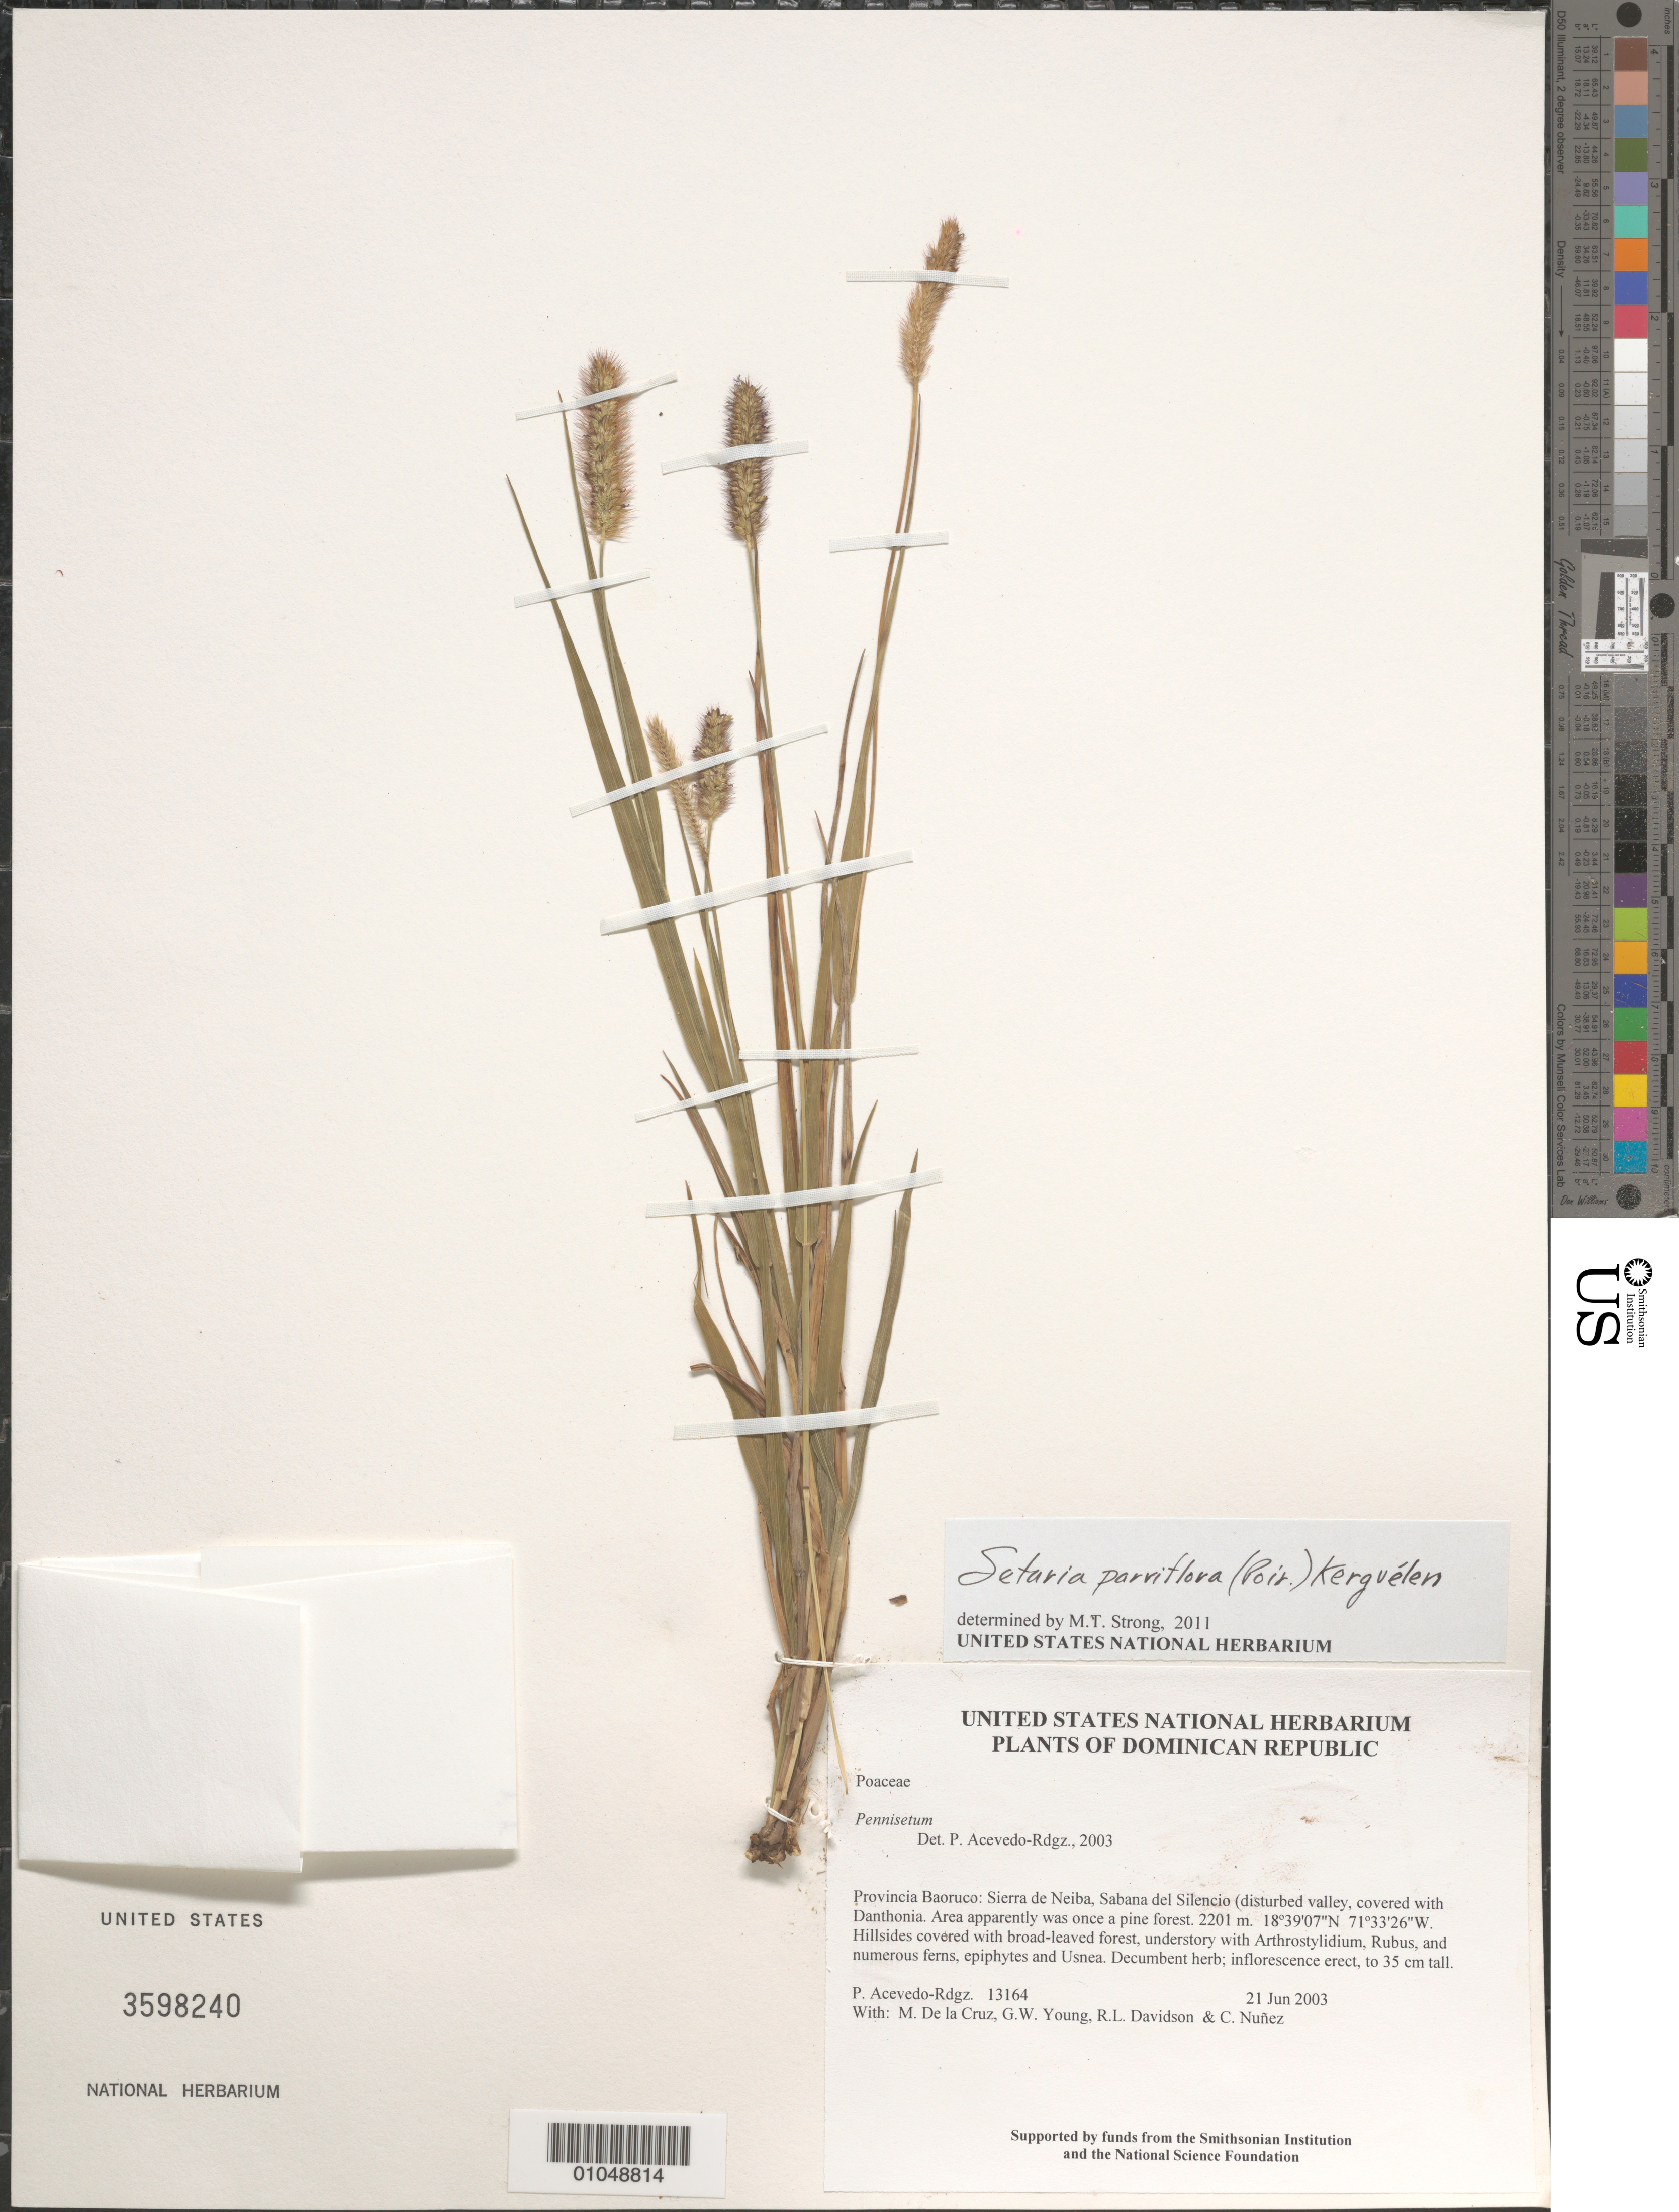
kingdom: Plantae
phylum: Tracheophyta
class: Liliopsida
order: Poales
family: Poaceae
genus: Setaria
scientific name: Setaria parviflora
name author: (Poir.) Kerguélen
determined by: Strong, M. T., (US), Smithsonian Institution - National Museum of Natural History (UNITED STATES)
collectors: P. Acevedo-Rodr., M. de la Cruz, J. Rawlins, G. Young, R. Davidson & C. Nunez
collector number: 13164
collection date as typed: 21 Jun 2003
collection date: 2003-06-21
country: Dominican Republic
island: Hispaniola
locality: Provincia Baoruco: Sierra de Neiba, Sabana del Silencio (disturbed valley, covered with Danthonia. Area apparently was once a pine forest.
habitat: Hillsides covered with broad-leaved forest, understory with Arthrostylidium, Rubus, and numerous ferns, epiphytes and Usnea.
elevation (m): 2201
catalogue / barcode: US 3598240